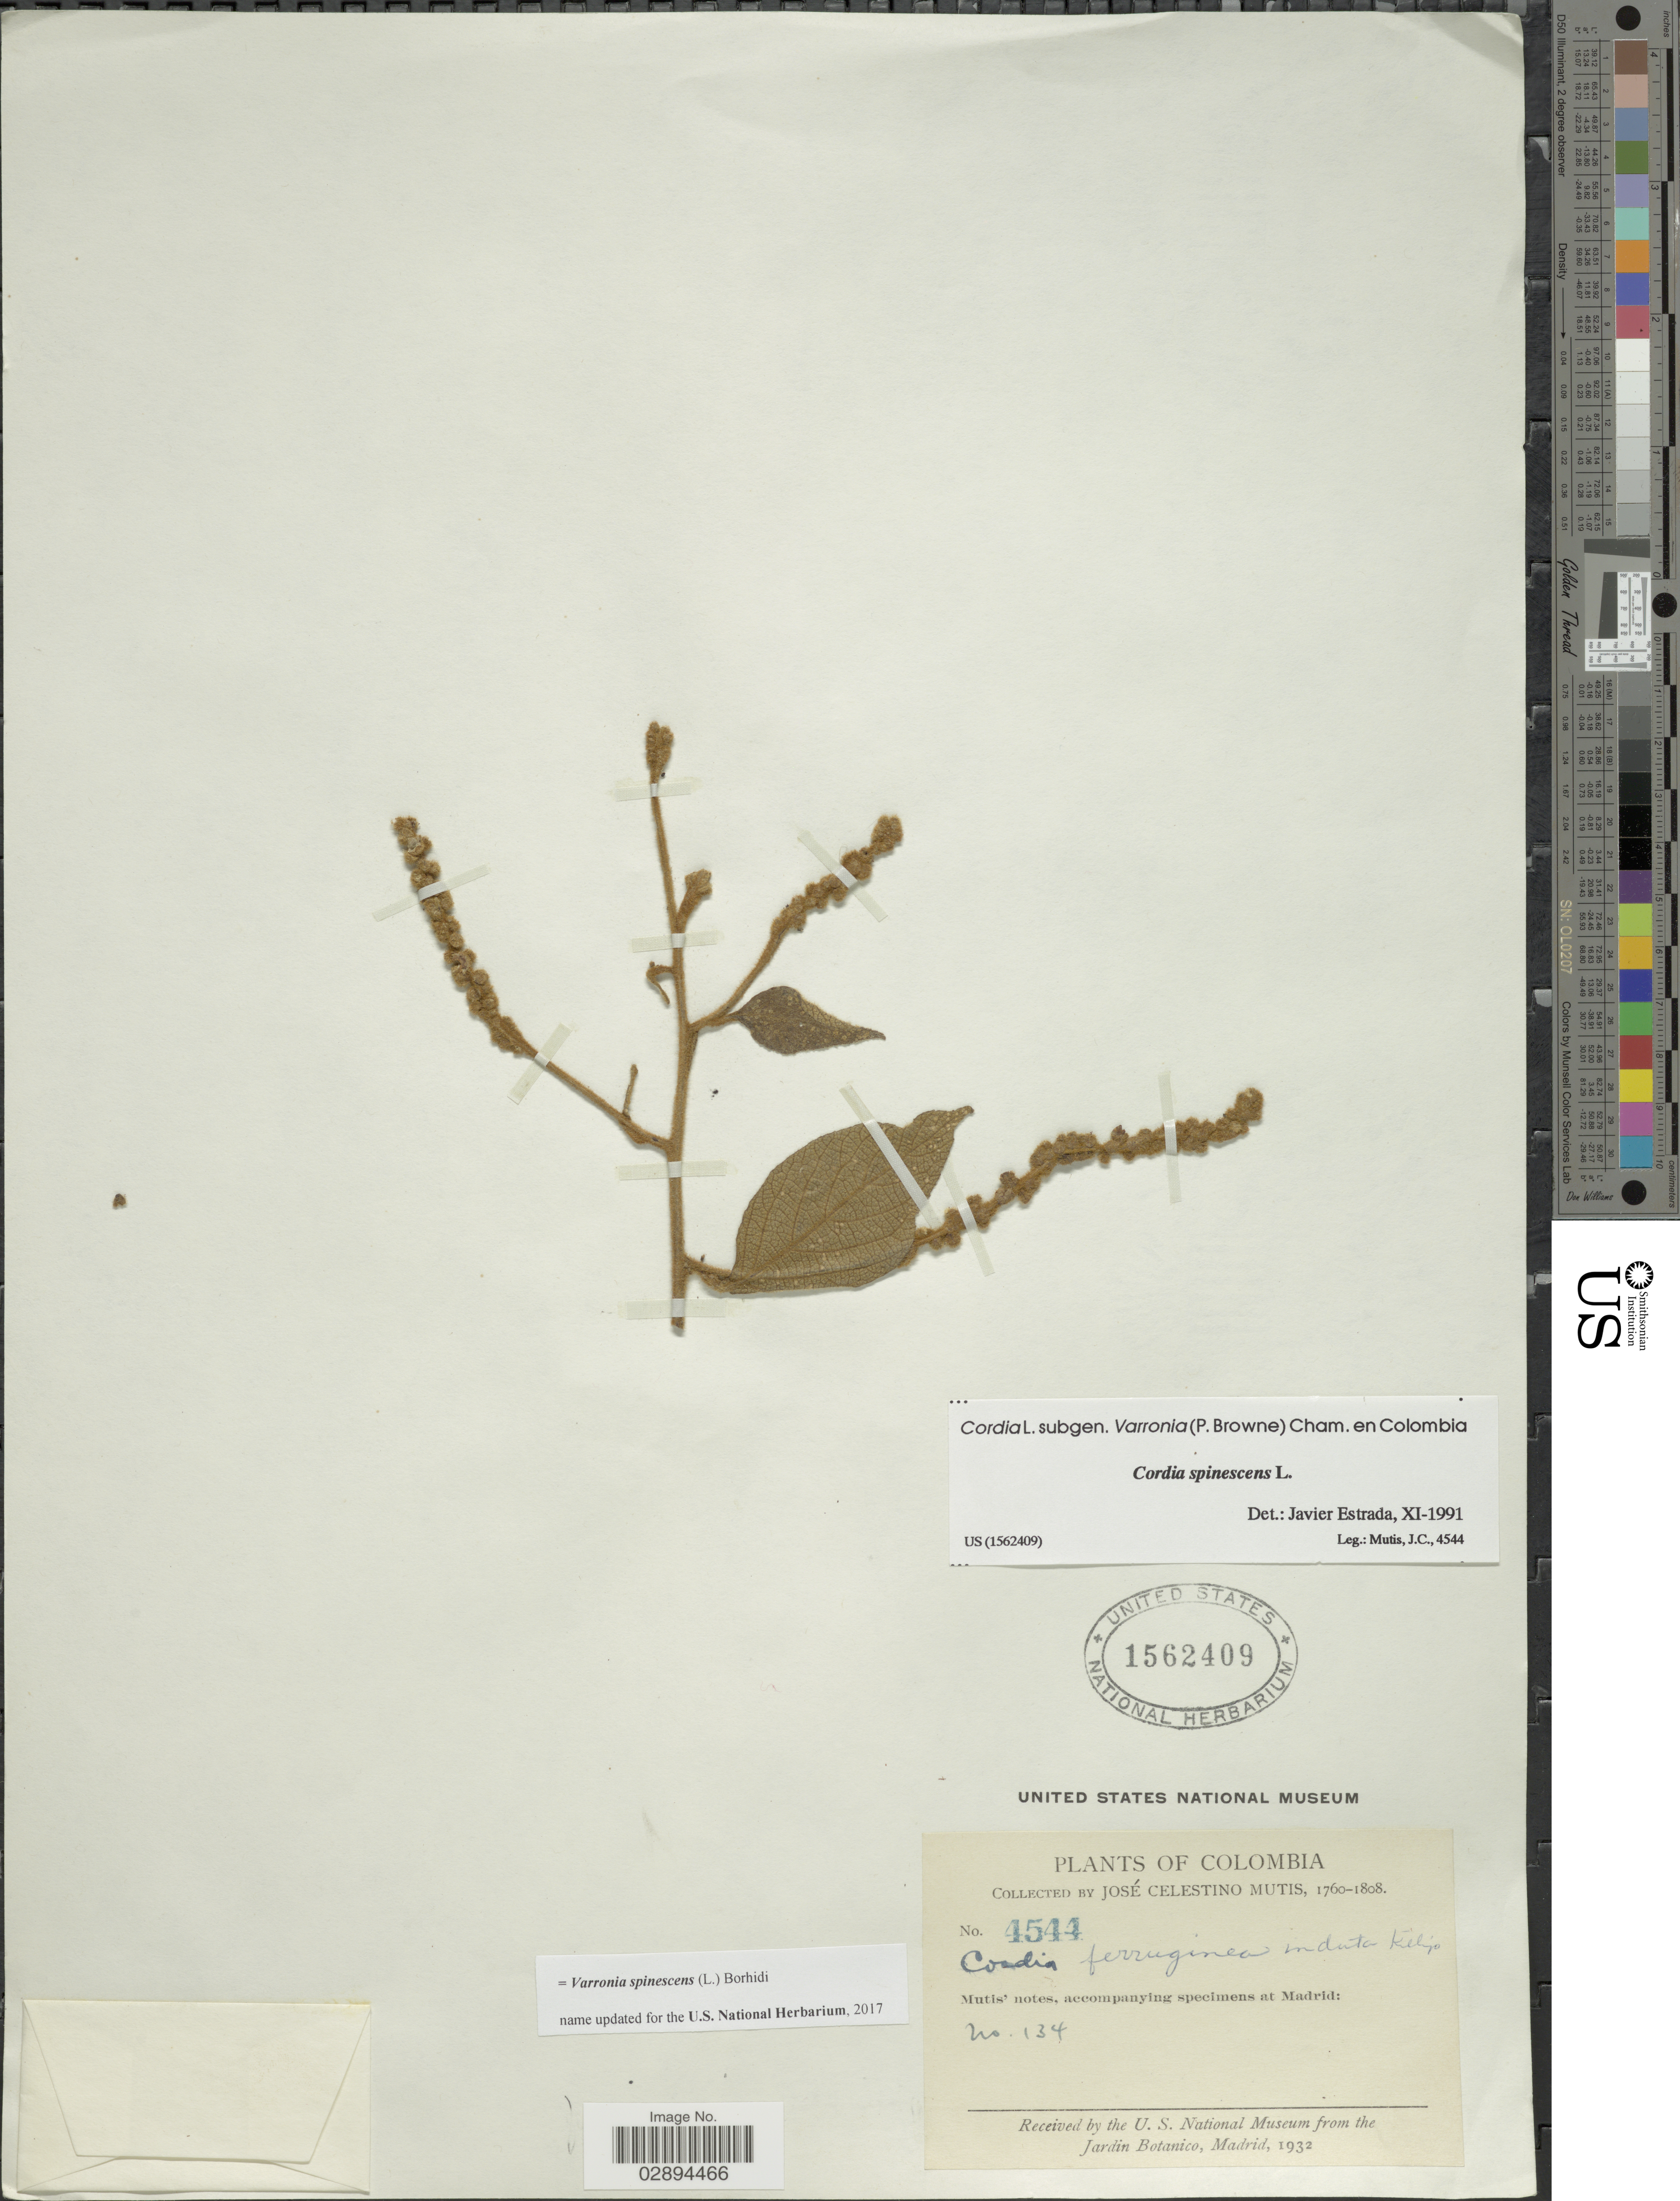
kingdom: Plantae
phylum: Tracheophyta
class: Magnoliopsida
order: Boraginales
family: Cordiaceae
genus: Varronia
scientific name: Varronia spinescens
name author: (L.) Borhidi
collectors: J. C. B. Mutis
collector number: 4544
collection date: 1760/1808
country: Colombia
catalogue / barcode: US 1562409